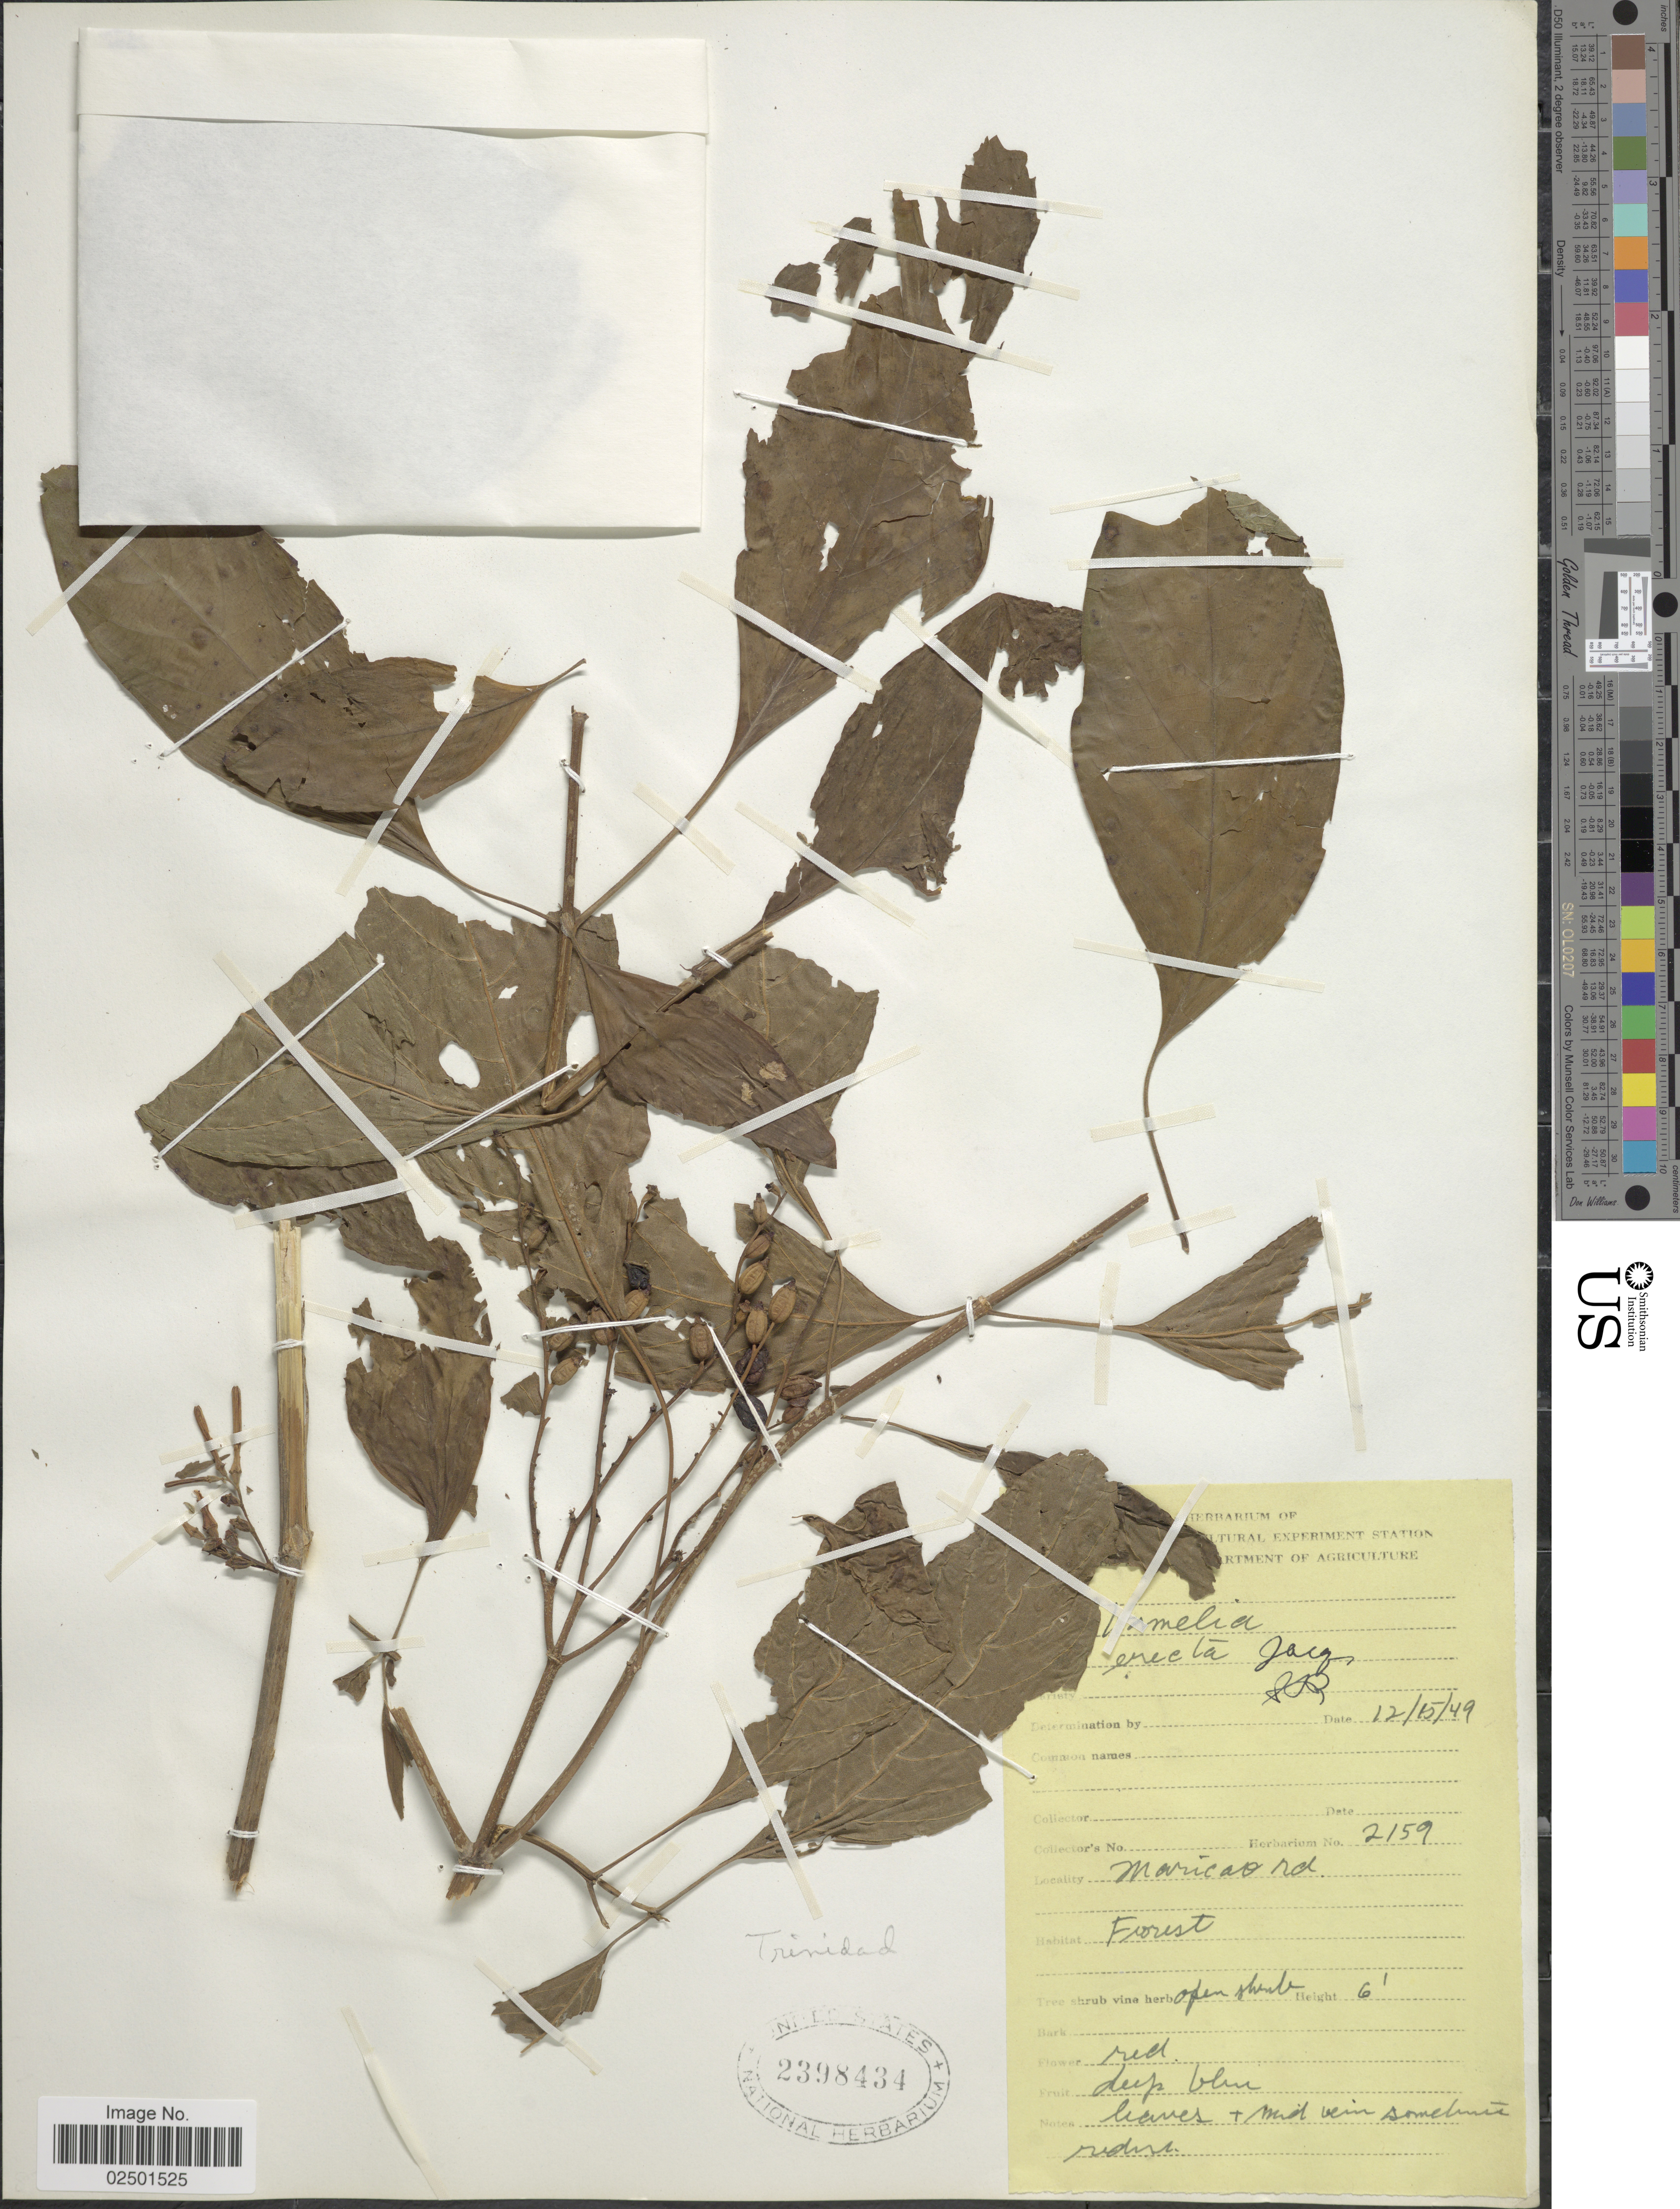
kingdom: Plantae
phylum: Tracheophyta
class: Magnoliopsida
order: Gentianales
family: Rubiaceae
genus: Hamelia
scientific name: Hamelia patens var. glabra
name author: Oerst.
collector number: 2159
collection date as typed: Transcribed d/m/y: 12/5/49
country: Trinidad and Tobago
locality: Trinidad. Maricao rd.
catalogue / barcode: US 2398434